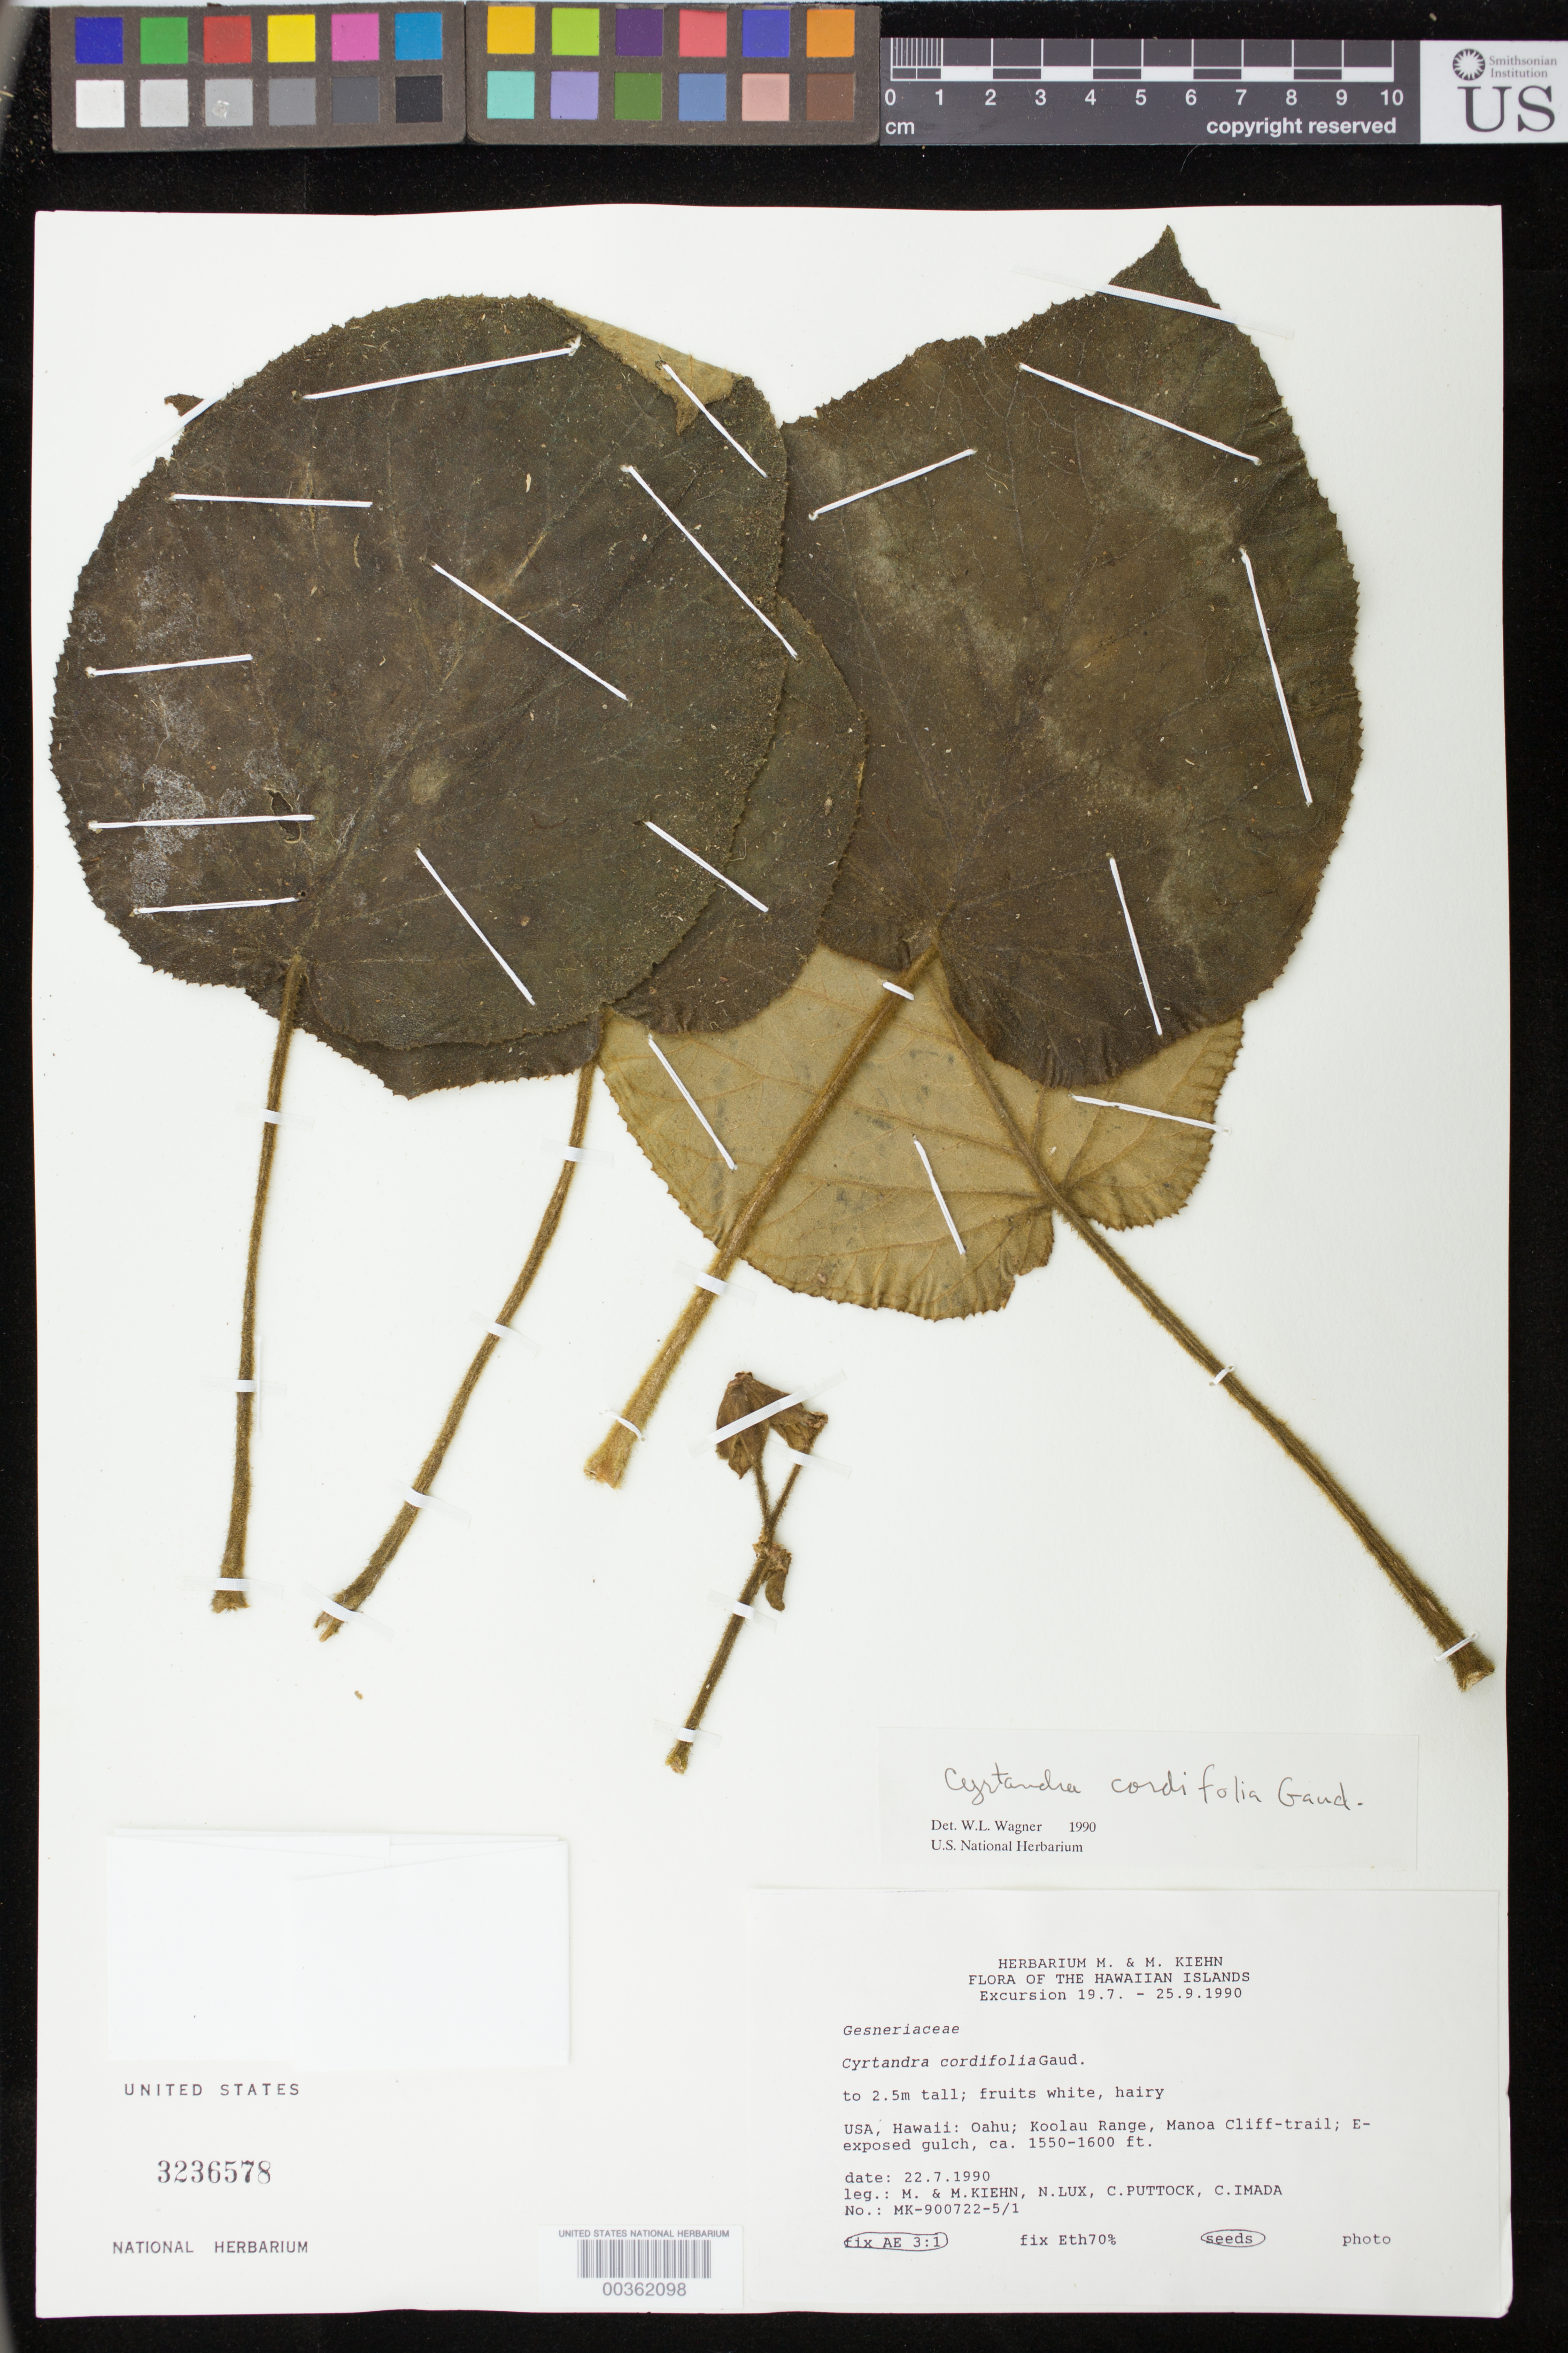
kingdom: Plantae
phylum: Tracheophyta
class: Magnoliopsida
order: Lamiales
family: Gesneriaceae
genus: Cyrtandra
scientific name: Cyrtandra cordifolia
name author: Gaudich.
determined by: Wagner, W. L., (BOT), Smithsonian Institution - National Museum of Natural History (UNITED STATES)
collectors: M. Kiehn, N. Lux, C. Puttock & C. Imada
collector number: MK- 900722 -5/1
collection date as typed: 22 Jul 1990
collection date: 1990-07-22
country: United States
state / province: Hawaii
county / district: Honolulu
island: Oahu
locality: Honolulu co., Koolau range, Manoa cliff-trail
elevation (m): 472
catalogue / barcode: US 3236578